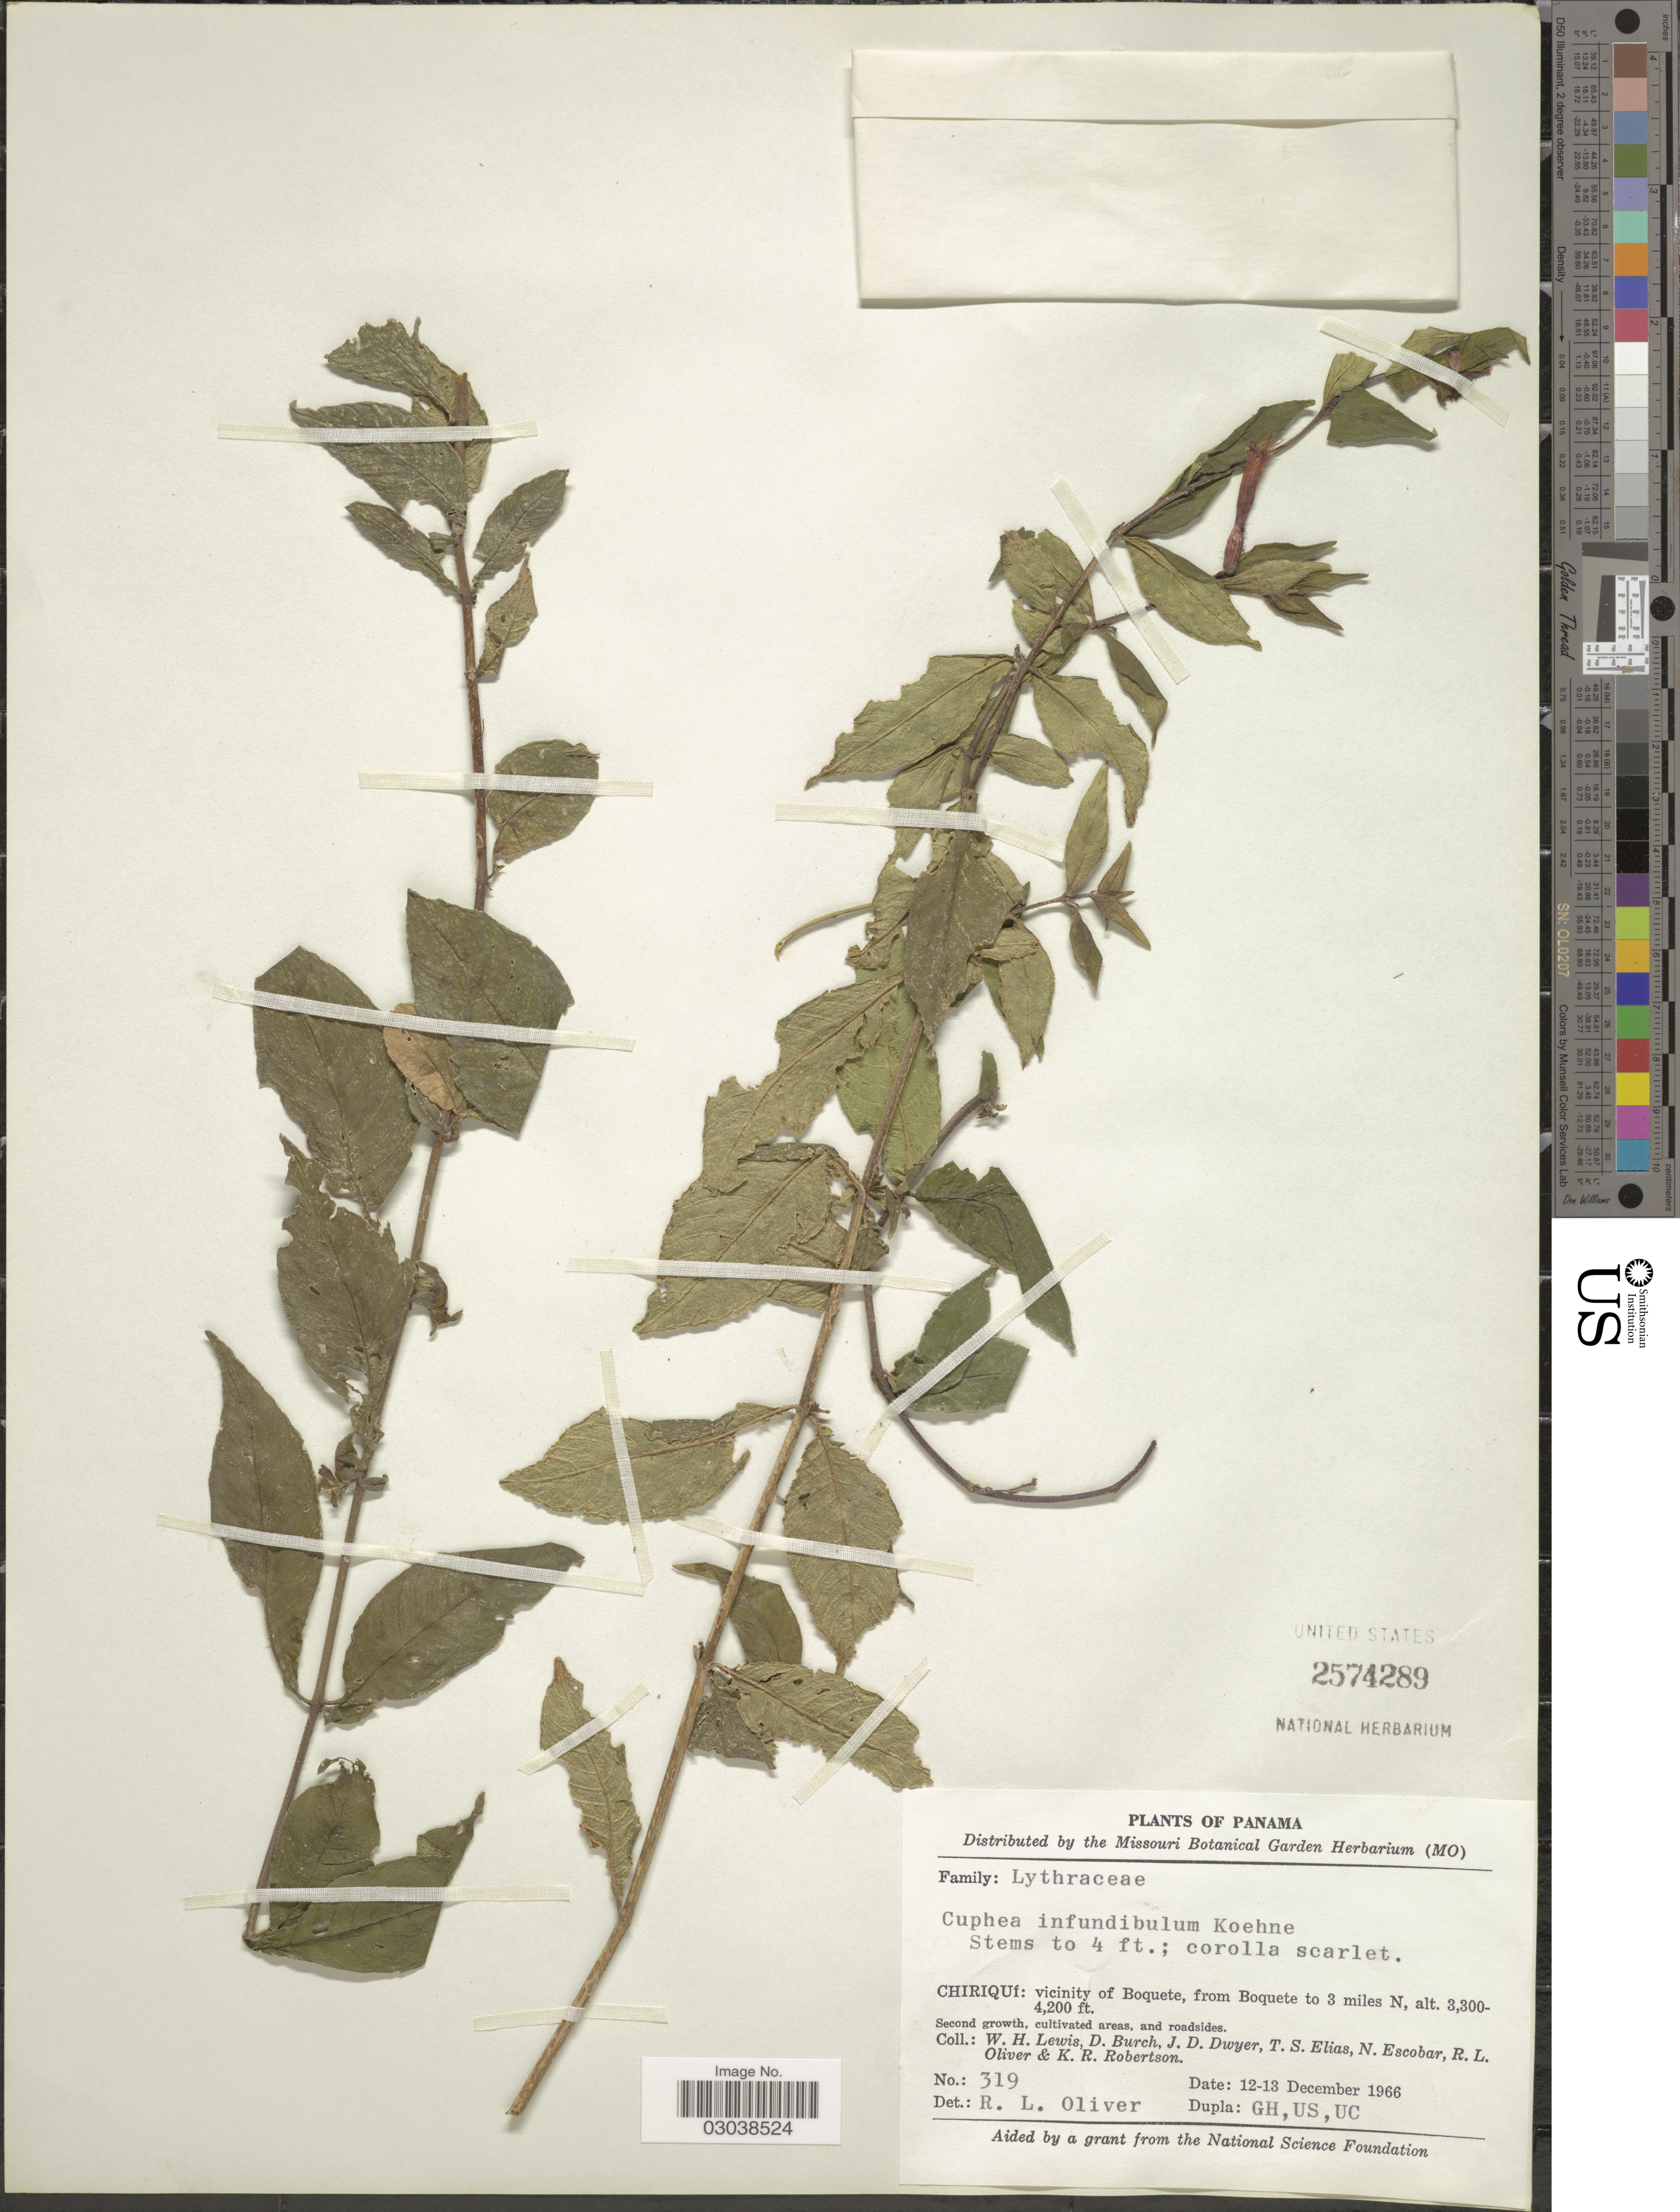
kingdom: Plantae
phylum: Tracheophyta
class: Magnoliopsida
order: Myrtales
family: Lythraceae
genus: Cuphea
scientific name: Cuphea infundibulum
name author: Koehne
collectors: W. H. Lewis, D. Burch, J. D. Dwyer, T. S. Elias & et al.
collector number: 319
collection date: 1966-12-12/1966-12-13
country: Panama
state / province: Chiriqui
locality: Vicinity of Boquete, from Boquete to 3 miles N.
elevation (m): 1006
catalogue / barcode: US 2574289